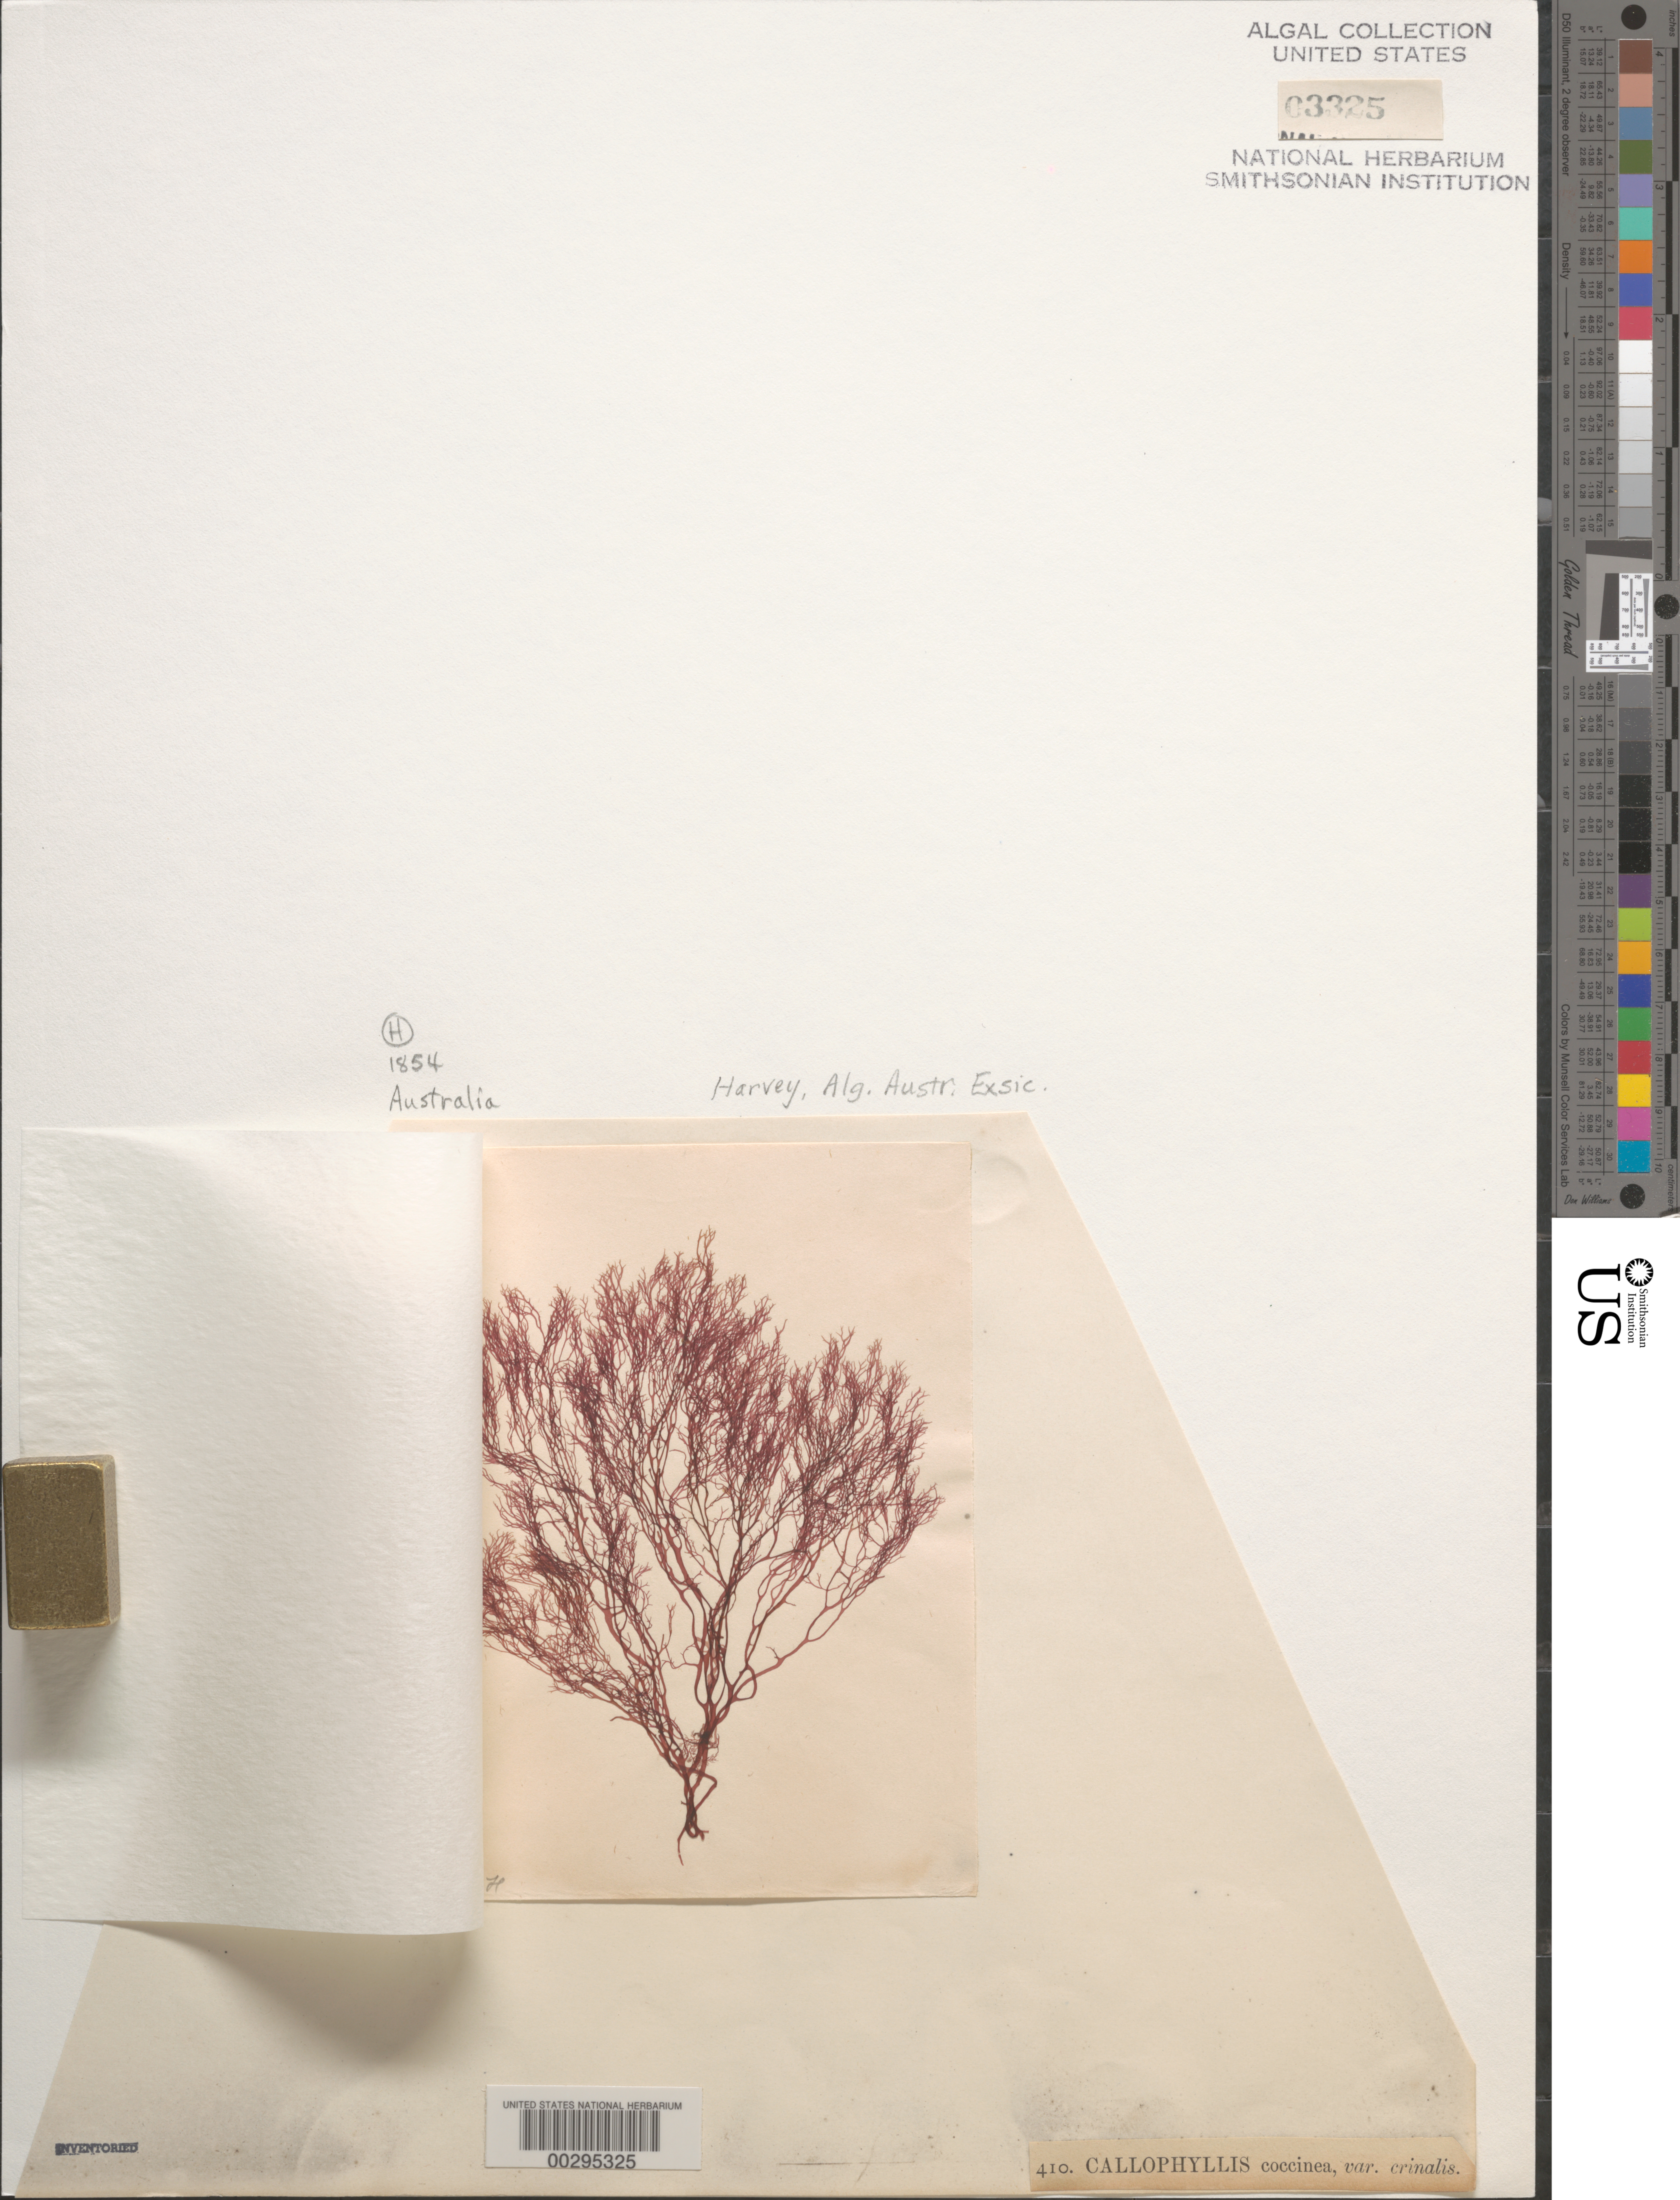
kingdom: Plantae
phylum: Rhodophyta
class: Florideophyceae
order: Gigartinales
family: Kallymeniaceae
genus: Callophyllis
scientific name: Callophyllis rangiferina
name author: (R.Brown ex Turner) Womersley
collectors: W. Harvey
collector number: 410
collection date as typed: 1854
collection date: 1854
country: Australia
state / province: Western Australia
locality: Princess Royal Harbor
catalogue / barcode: US 3325